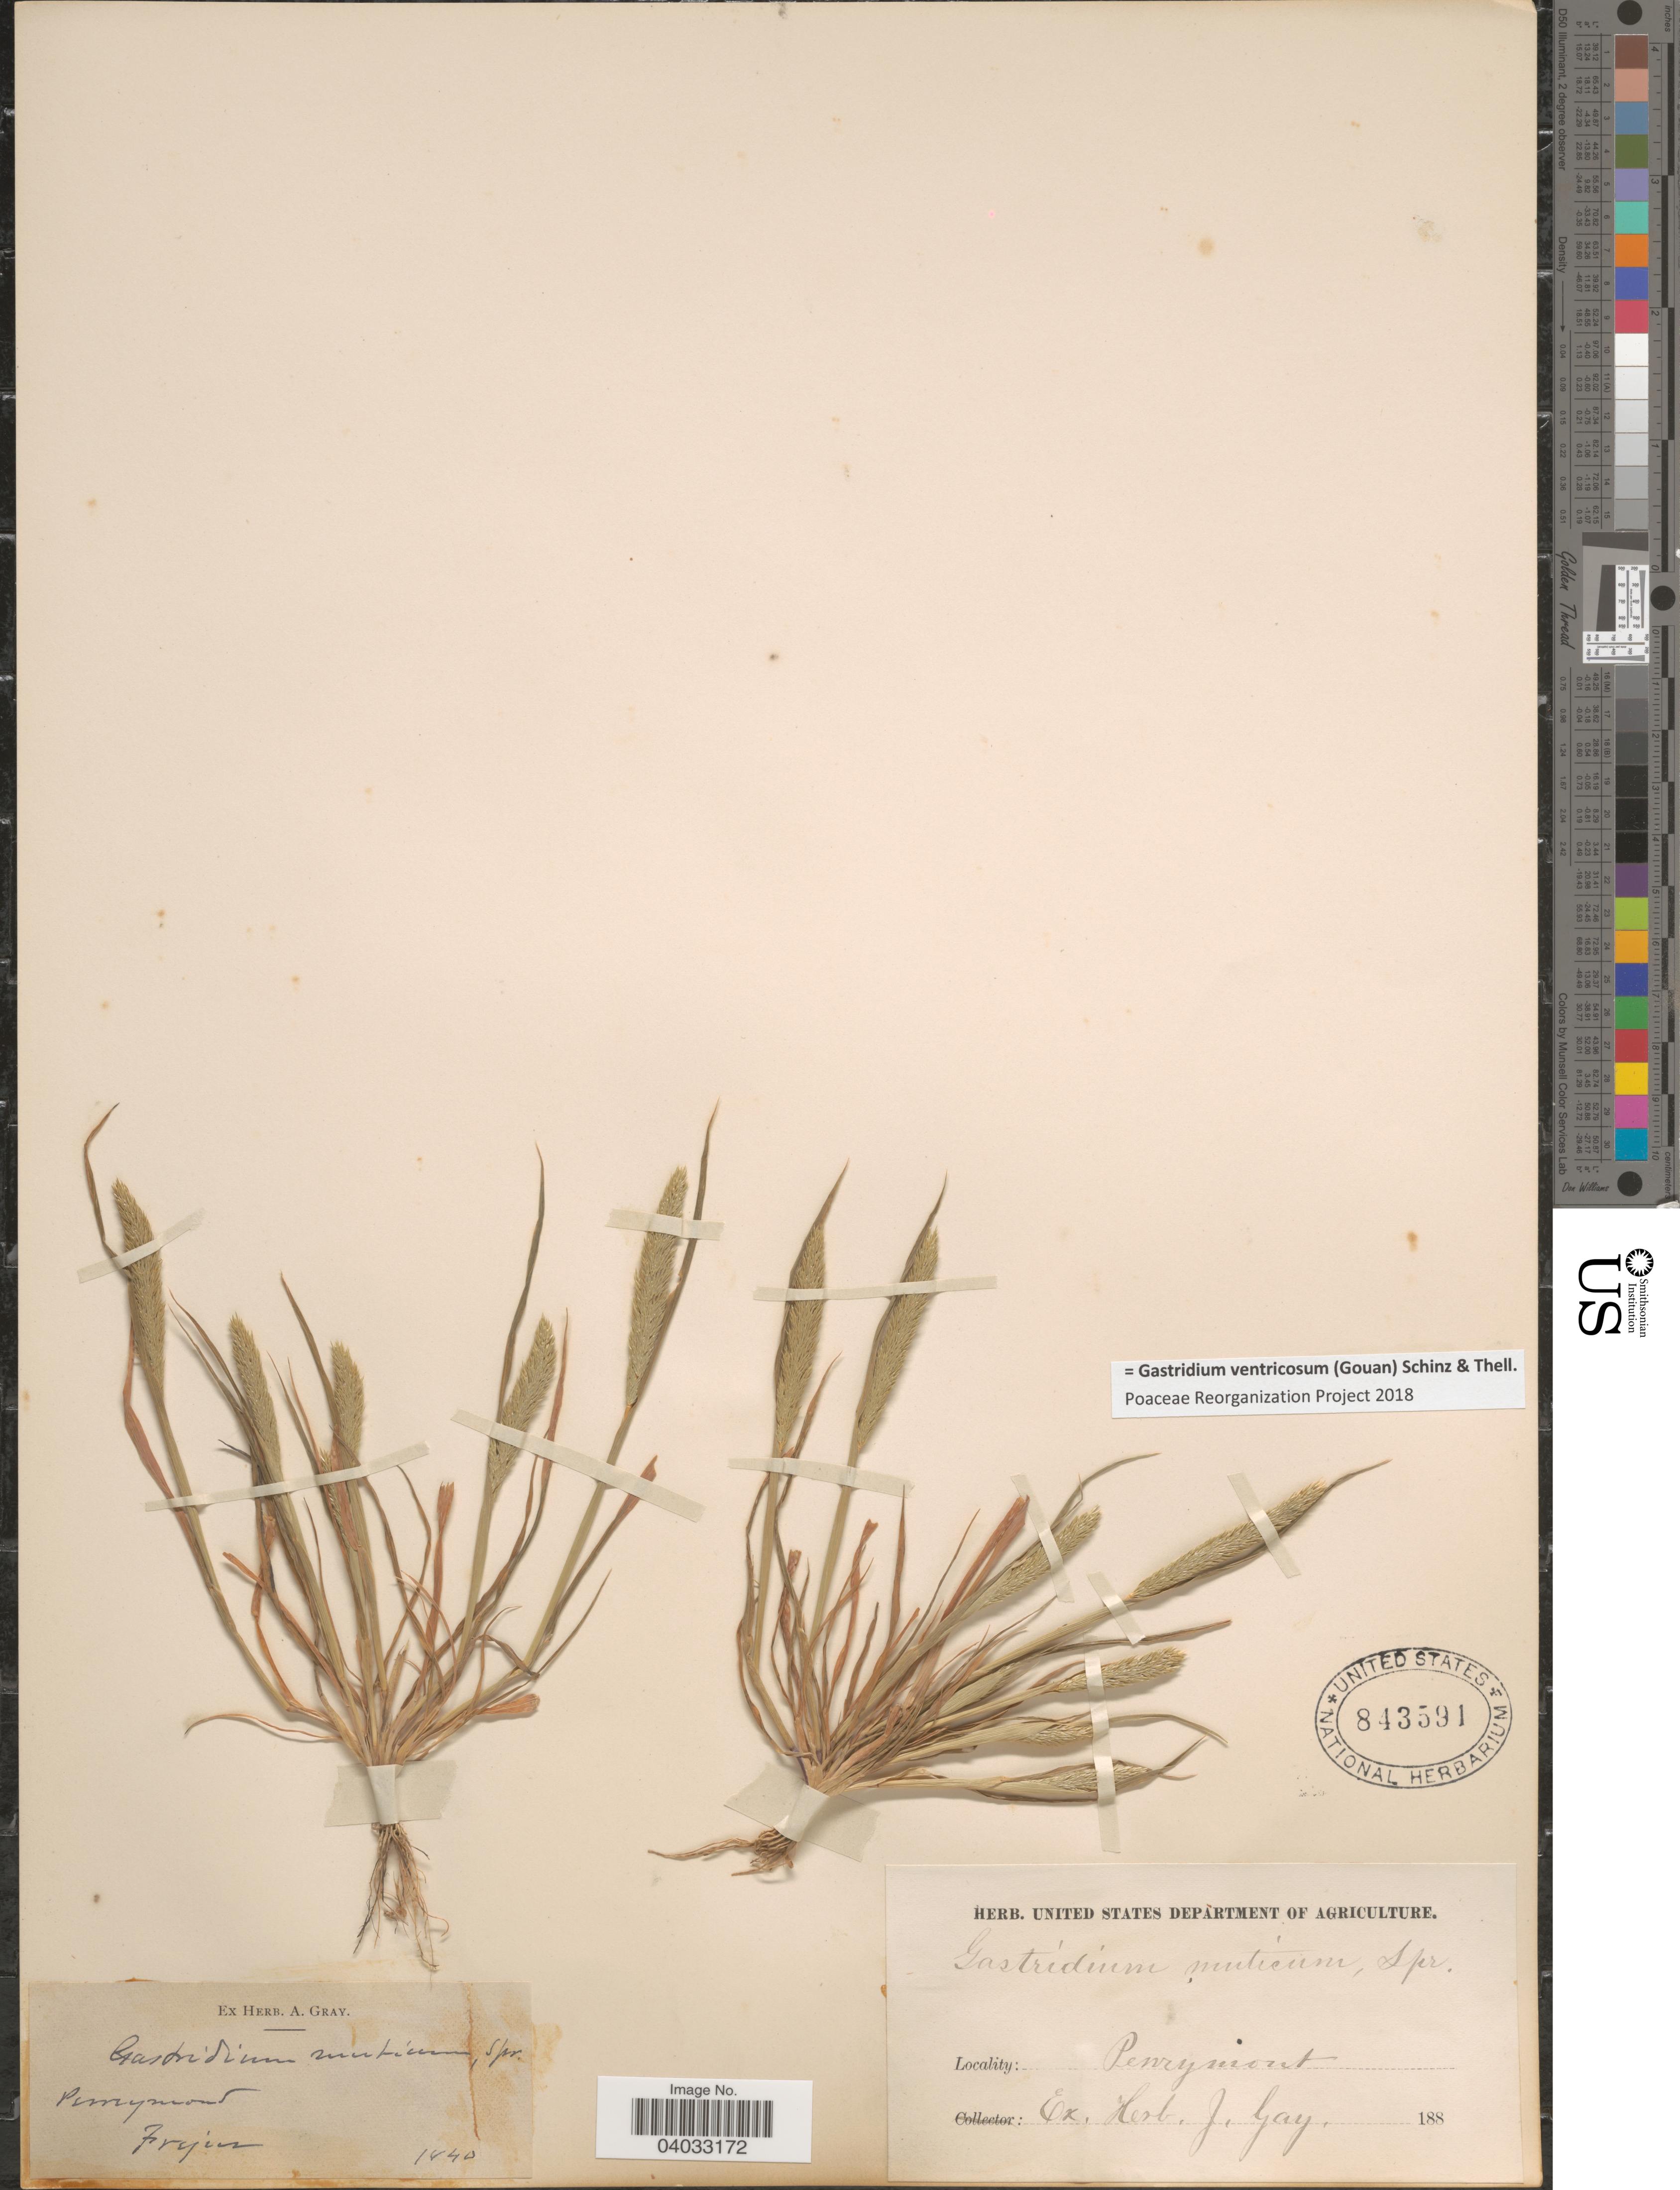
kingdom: Plantae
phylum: Tracheophyta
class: Liliopsida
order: Poales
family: Poaceae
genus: Gastridium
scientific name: Gastridium ventricosum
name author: (Gouan) Schinz & Thell.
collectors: Fryer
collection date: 1840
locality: Perrymont.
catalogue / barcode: US 843591